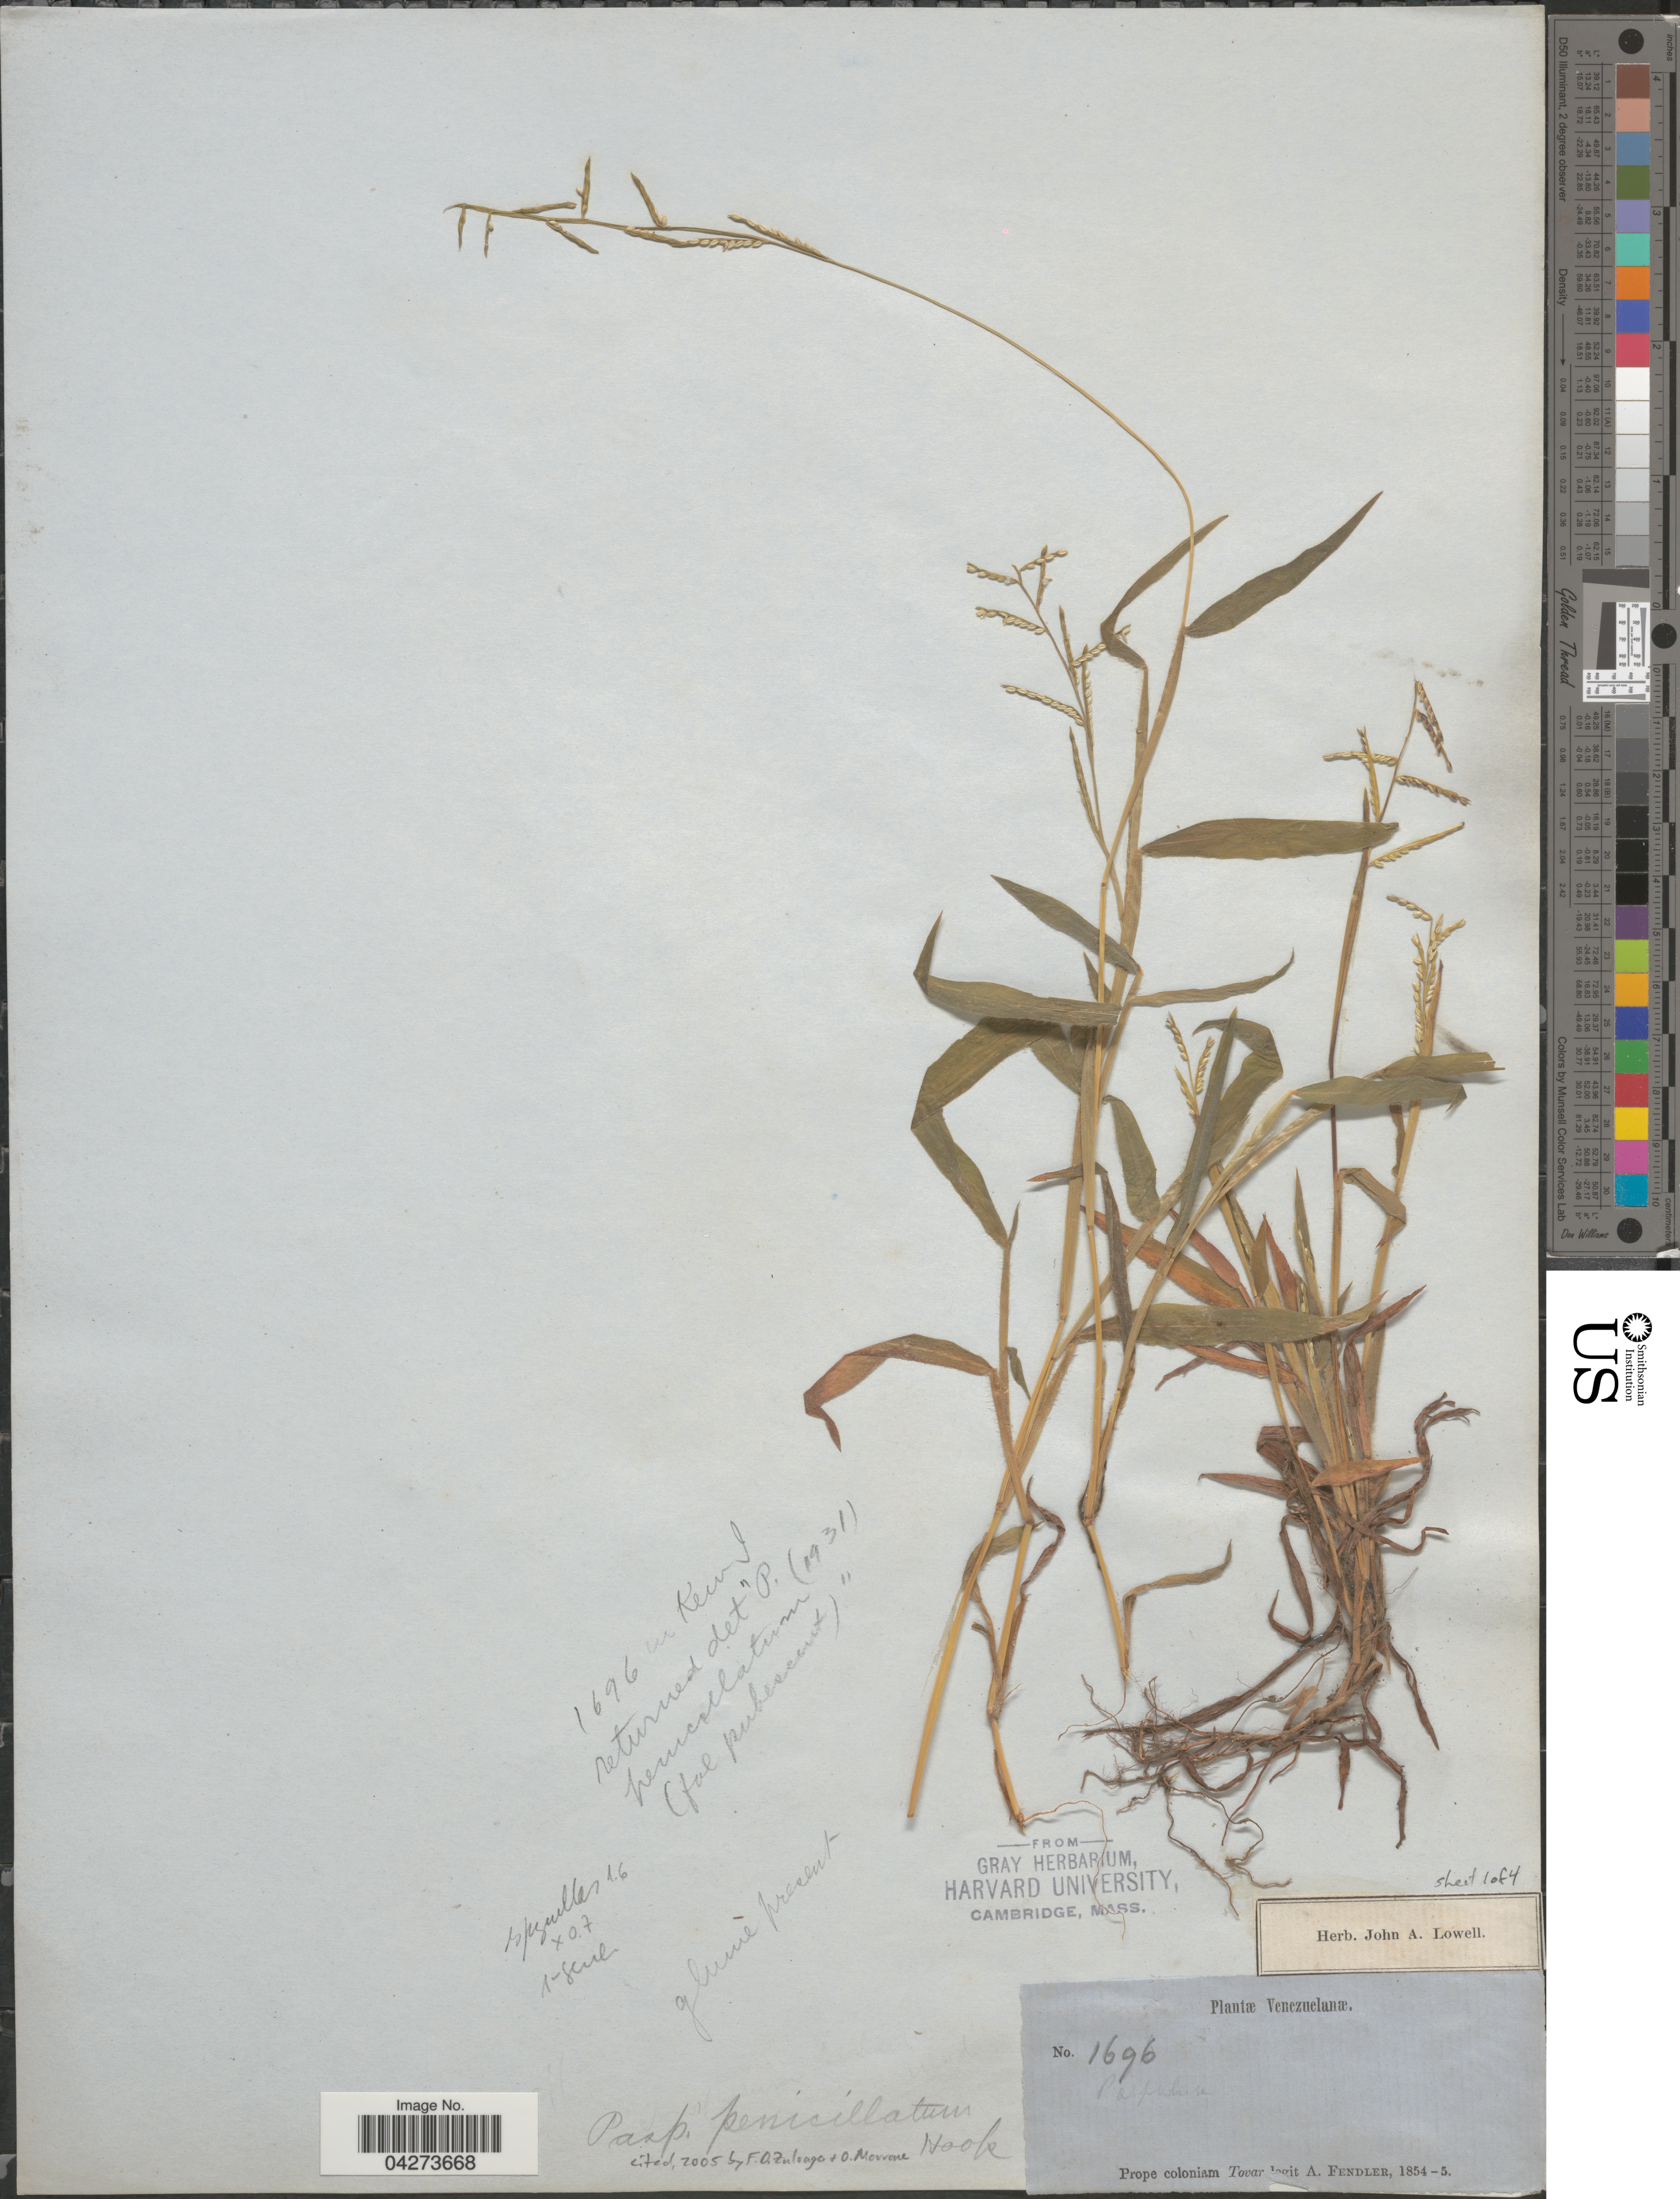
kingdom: Plantae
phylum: Tracheophyta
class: Liliopsida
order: Poales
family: Poaceae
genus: Paspalum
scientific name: Paspalum penicillatum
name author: Hook. f.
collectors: A. Fendler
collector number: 1696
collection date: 1854/1855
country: Venezuela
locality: Prope coloniam Tovar.